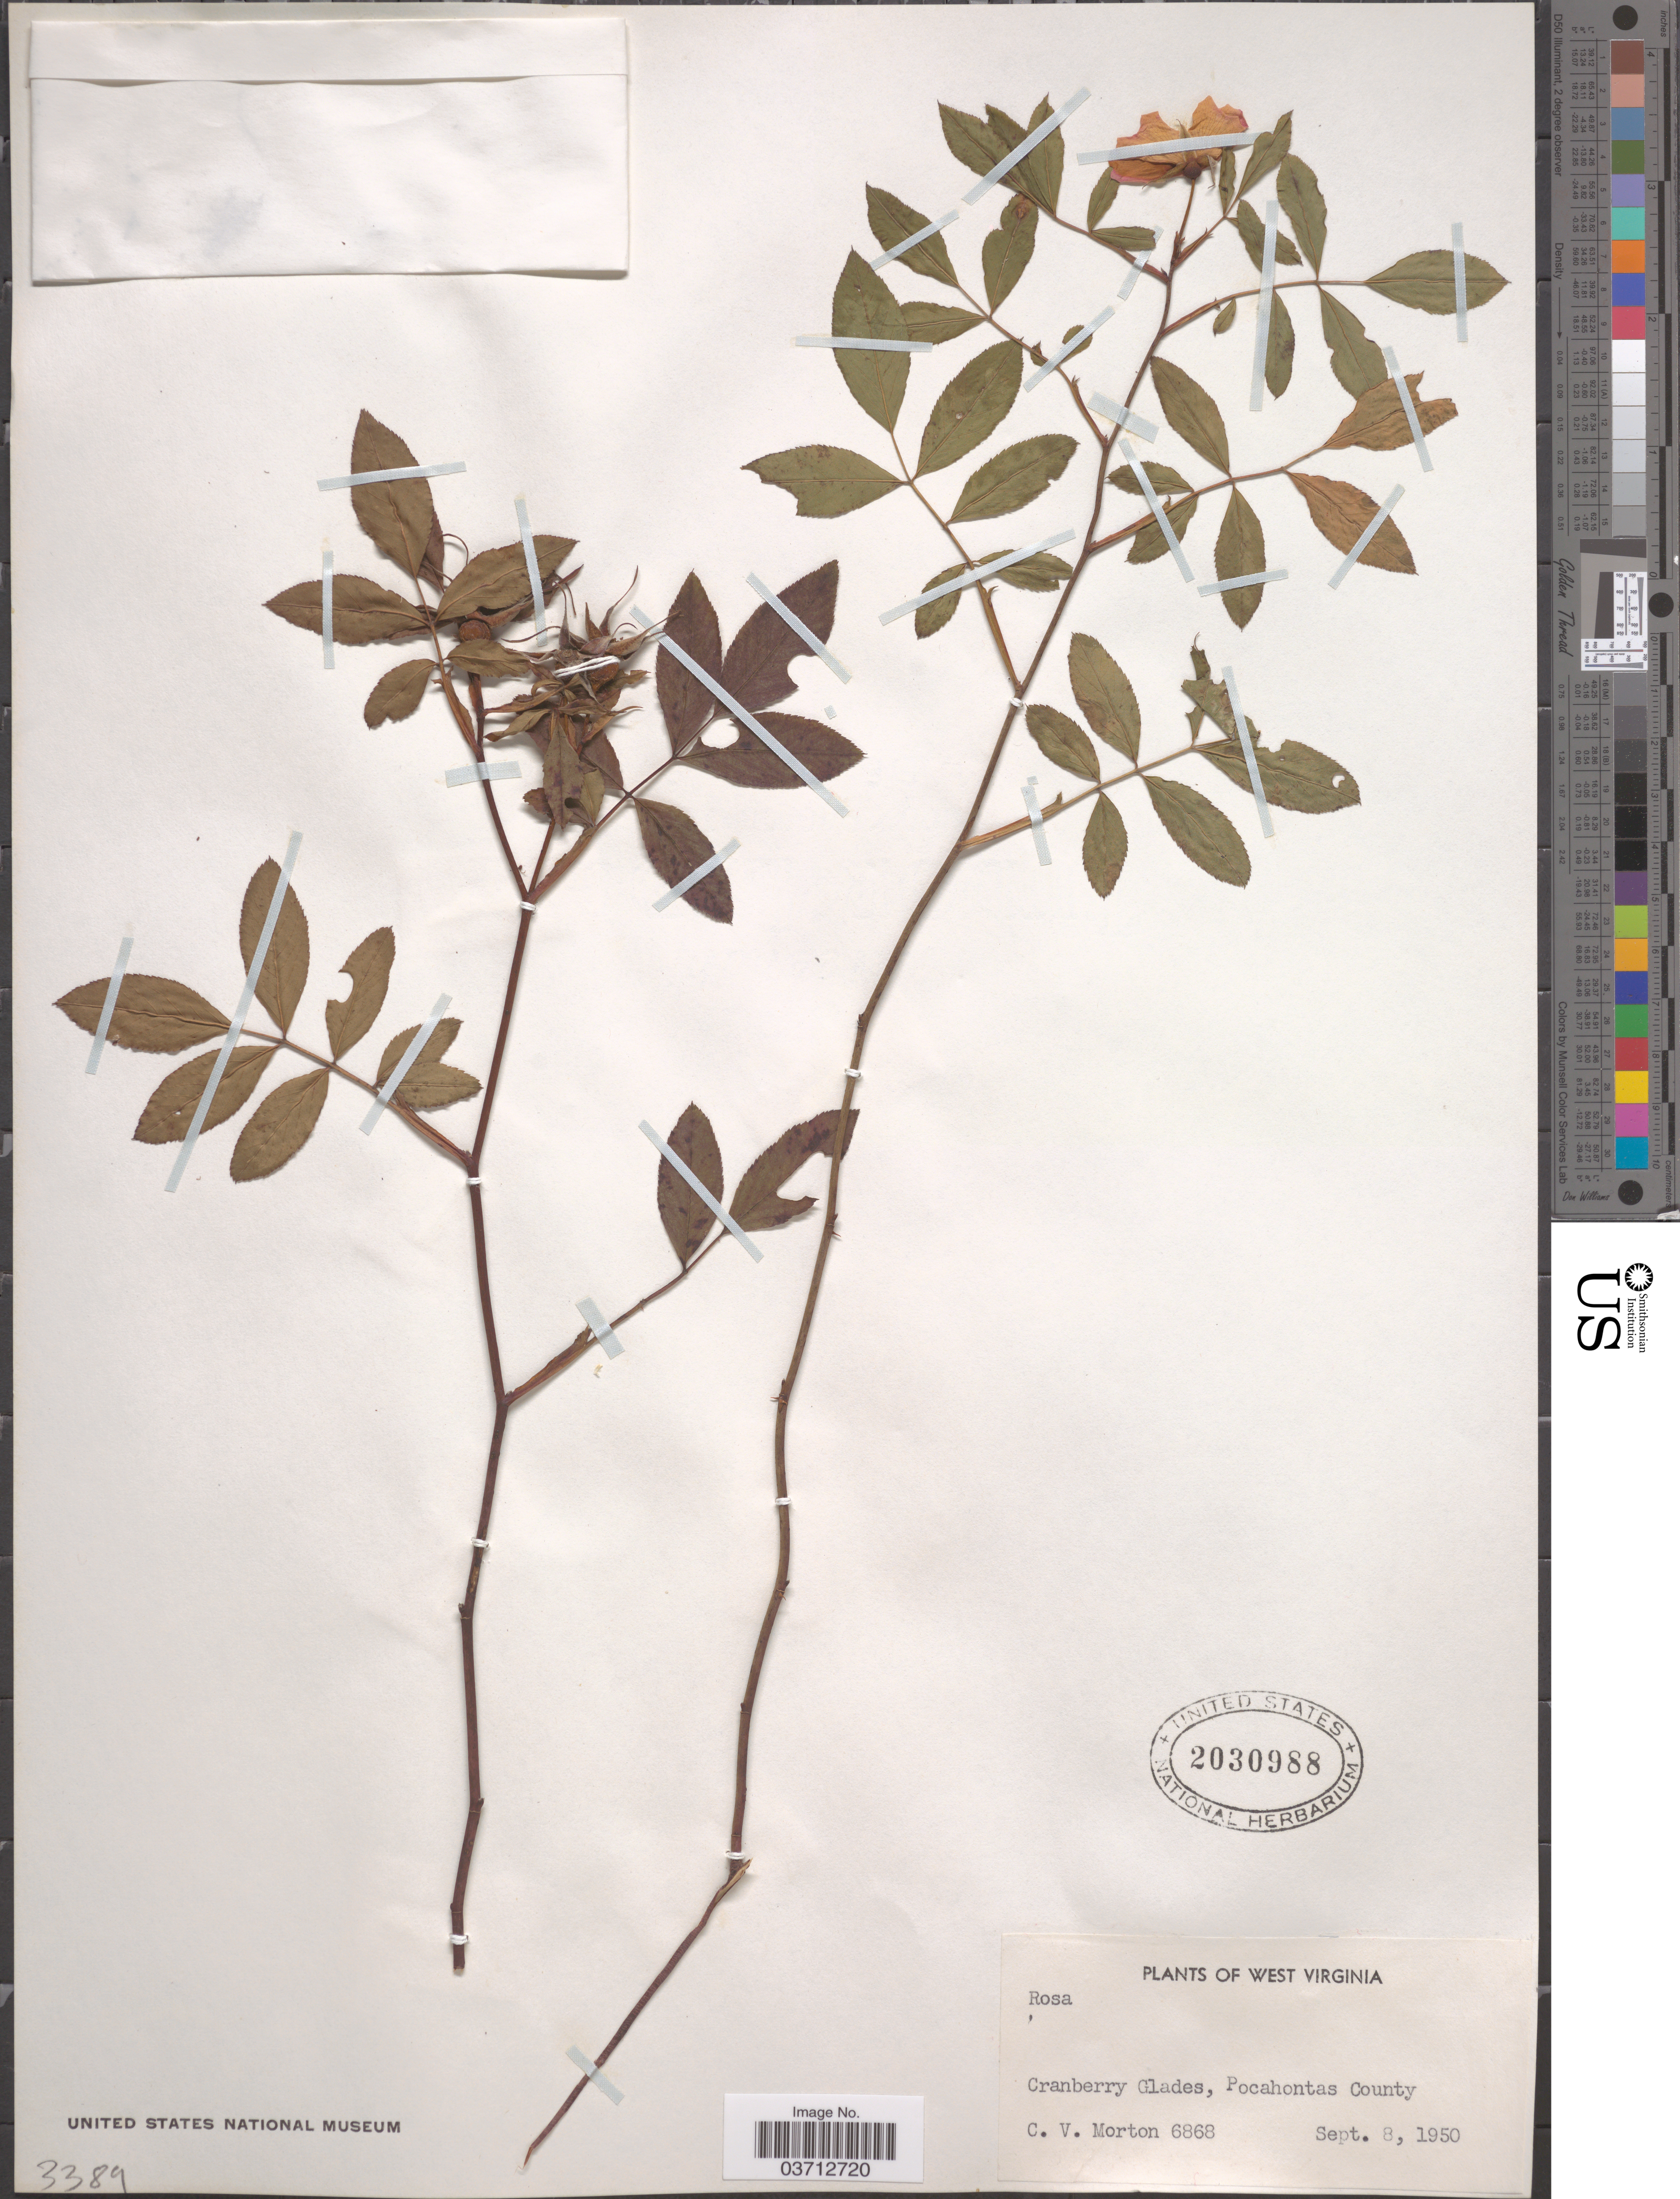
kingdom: Plantae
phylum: Tracheophyta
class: Magnoliopsida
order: Rosales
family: Rosaceae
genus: Rosa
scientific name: Rosa sp.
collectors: C. V. Morton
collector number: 6868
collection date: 1950-09-08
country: United States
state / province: West Virginia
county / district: Pocahontas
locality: Cranberry Glades, Pocahontas County.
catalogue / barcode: US 2030988